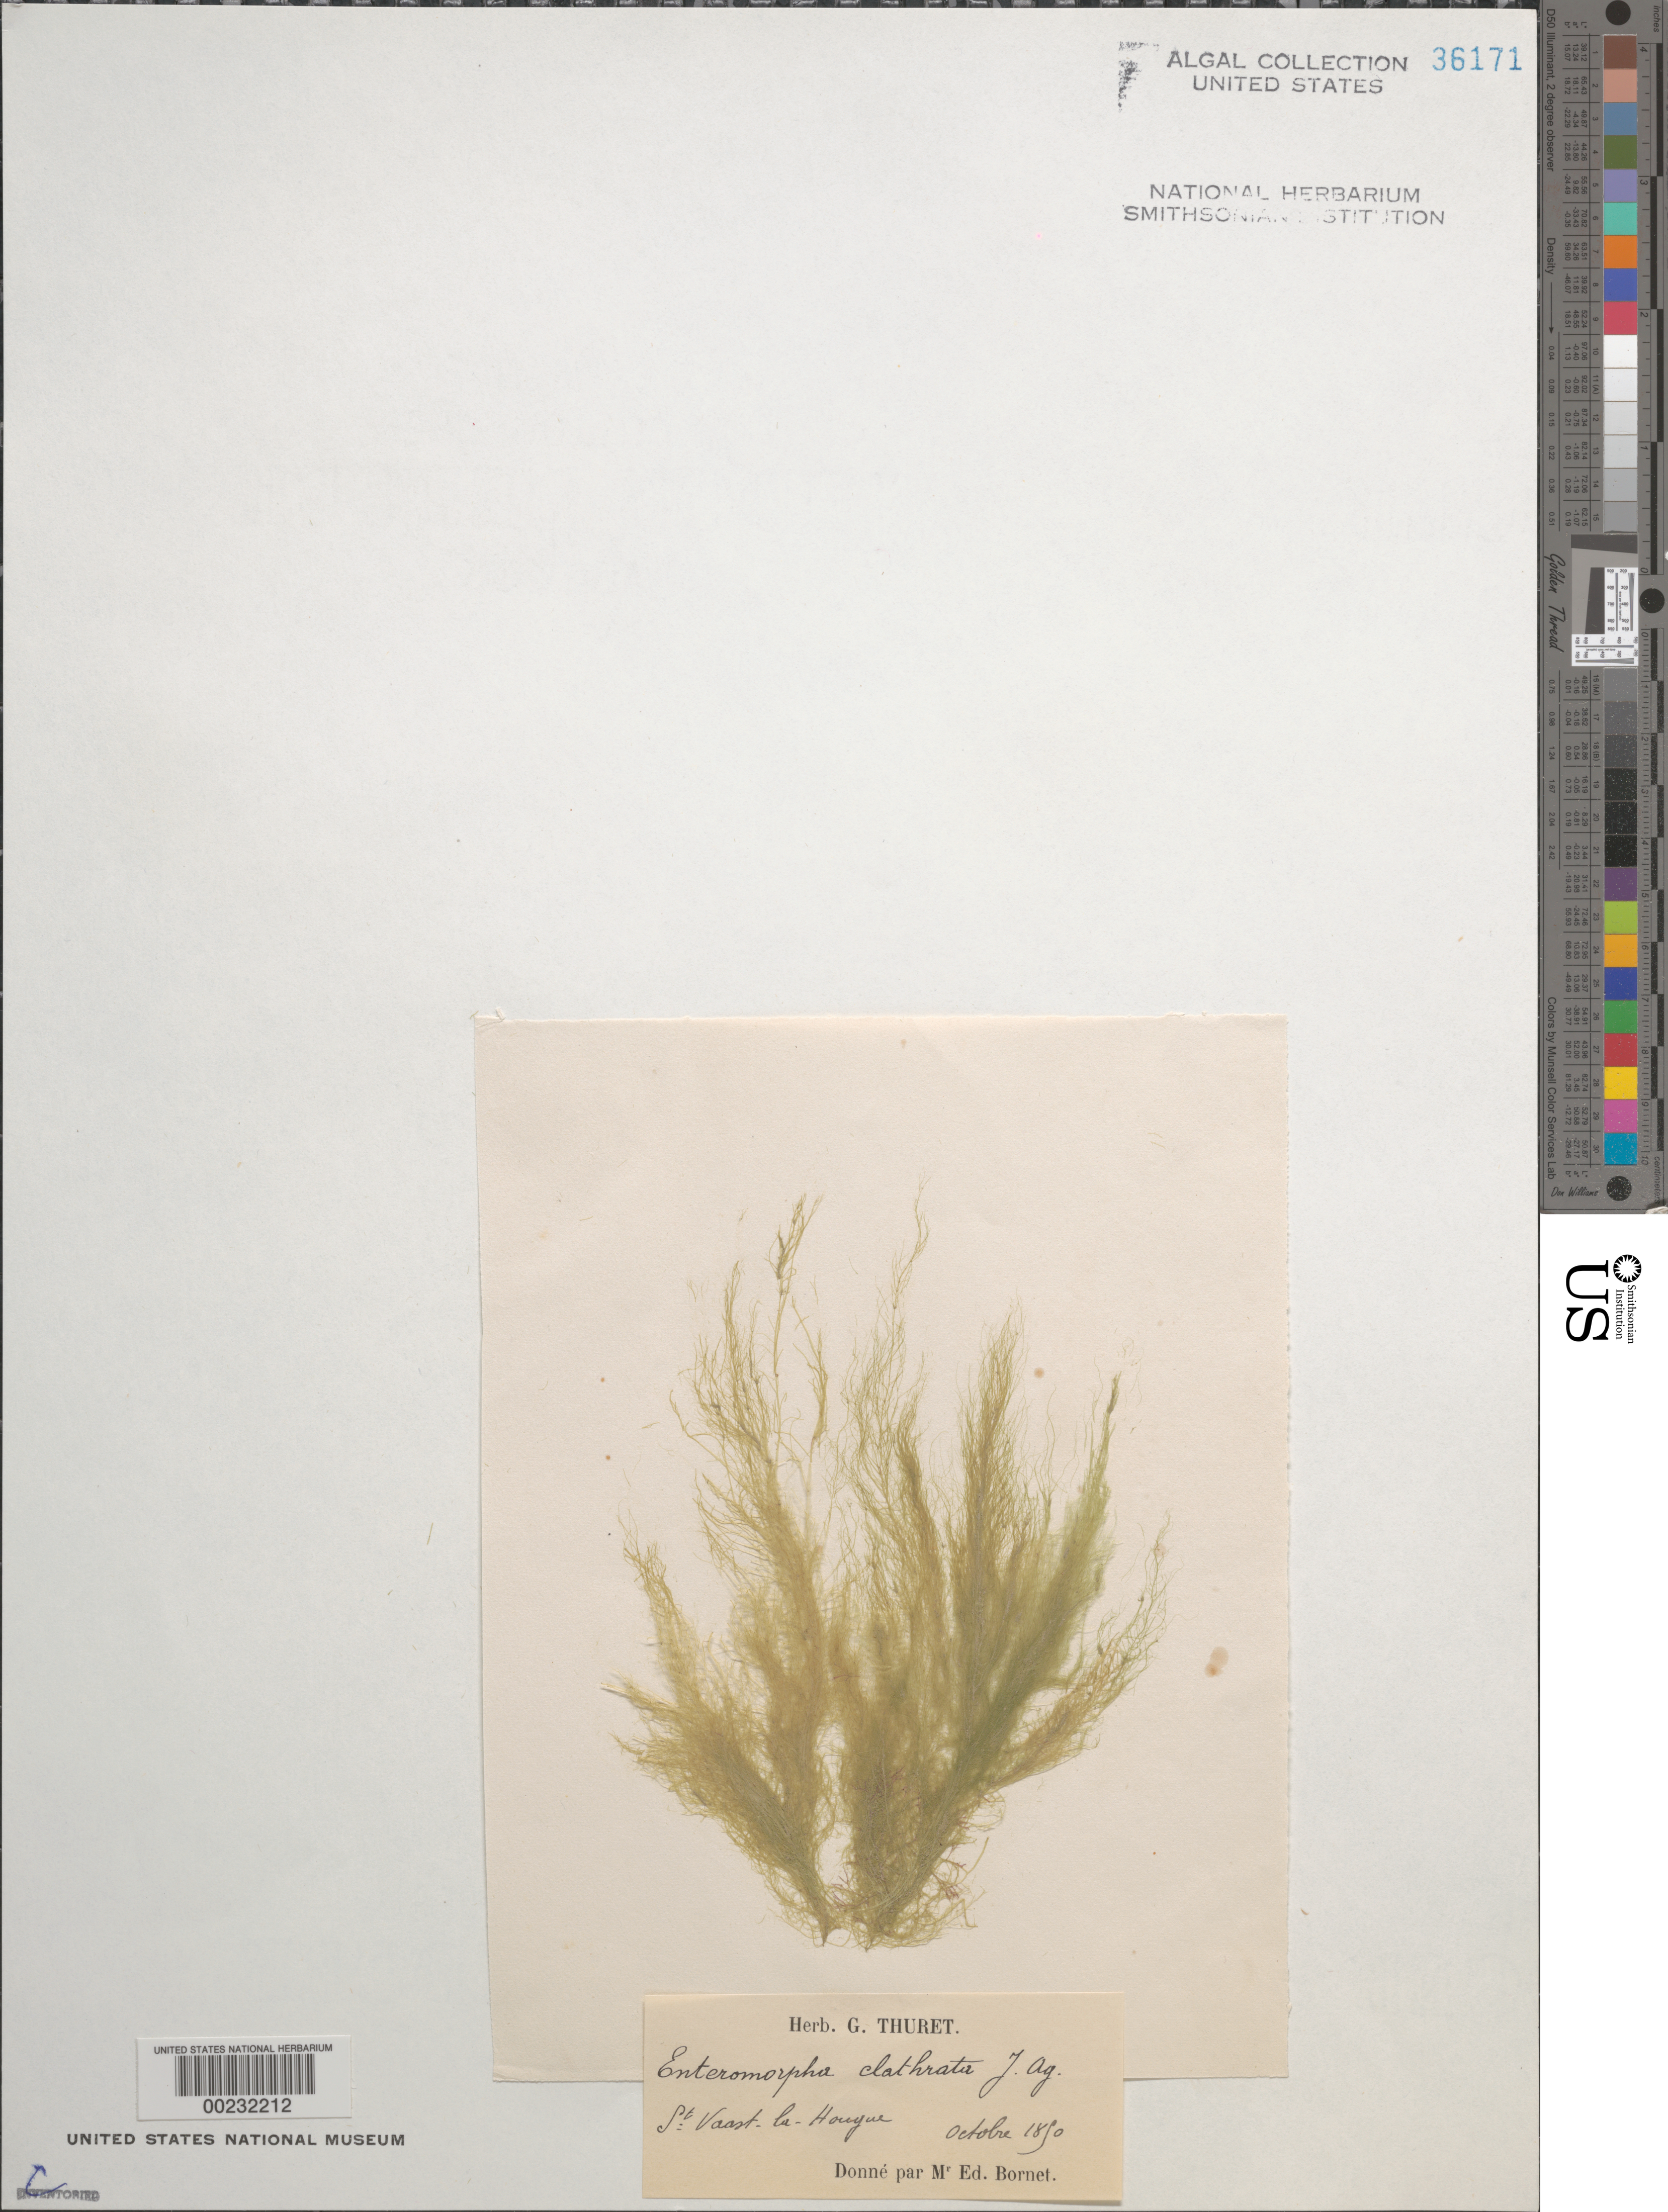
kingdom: Plantae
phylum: Chlorophyta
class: Ulvophyceae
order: Cladophorales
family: Cladophoraceae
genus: Cladophora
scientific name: Cladophora vagabunda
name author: (L.) C. Hoek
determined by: Algae name updating Project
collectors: Thuret, G. (herbarium)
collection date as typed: Oct 1850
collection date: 1850-10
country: France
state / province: Normandie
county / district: Manche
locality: St. vaast-la-hougue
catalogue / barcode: US 36171